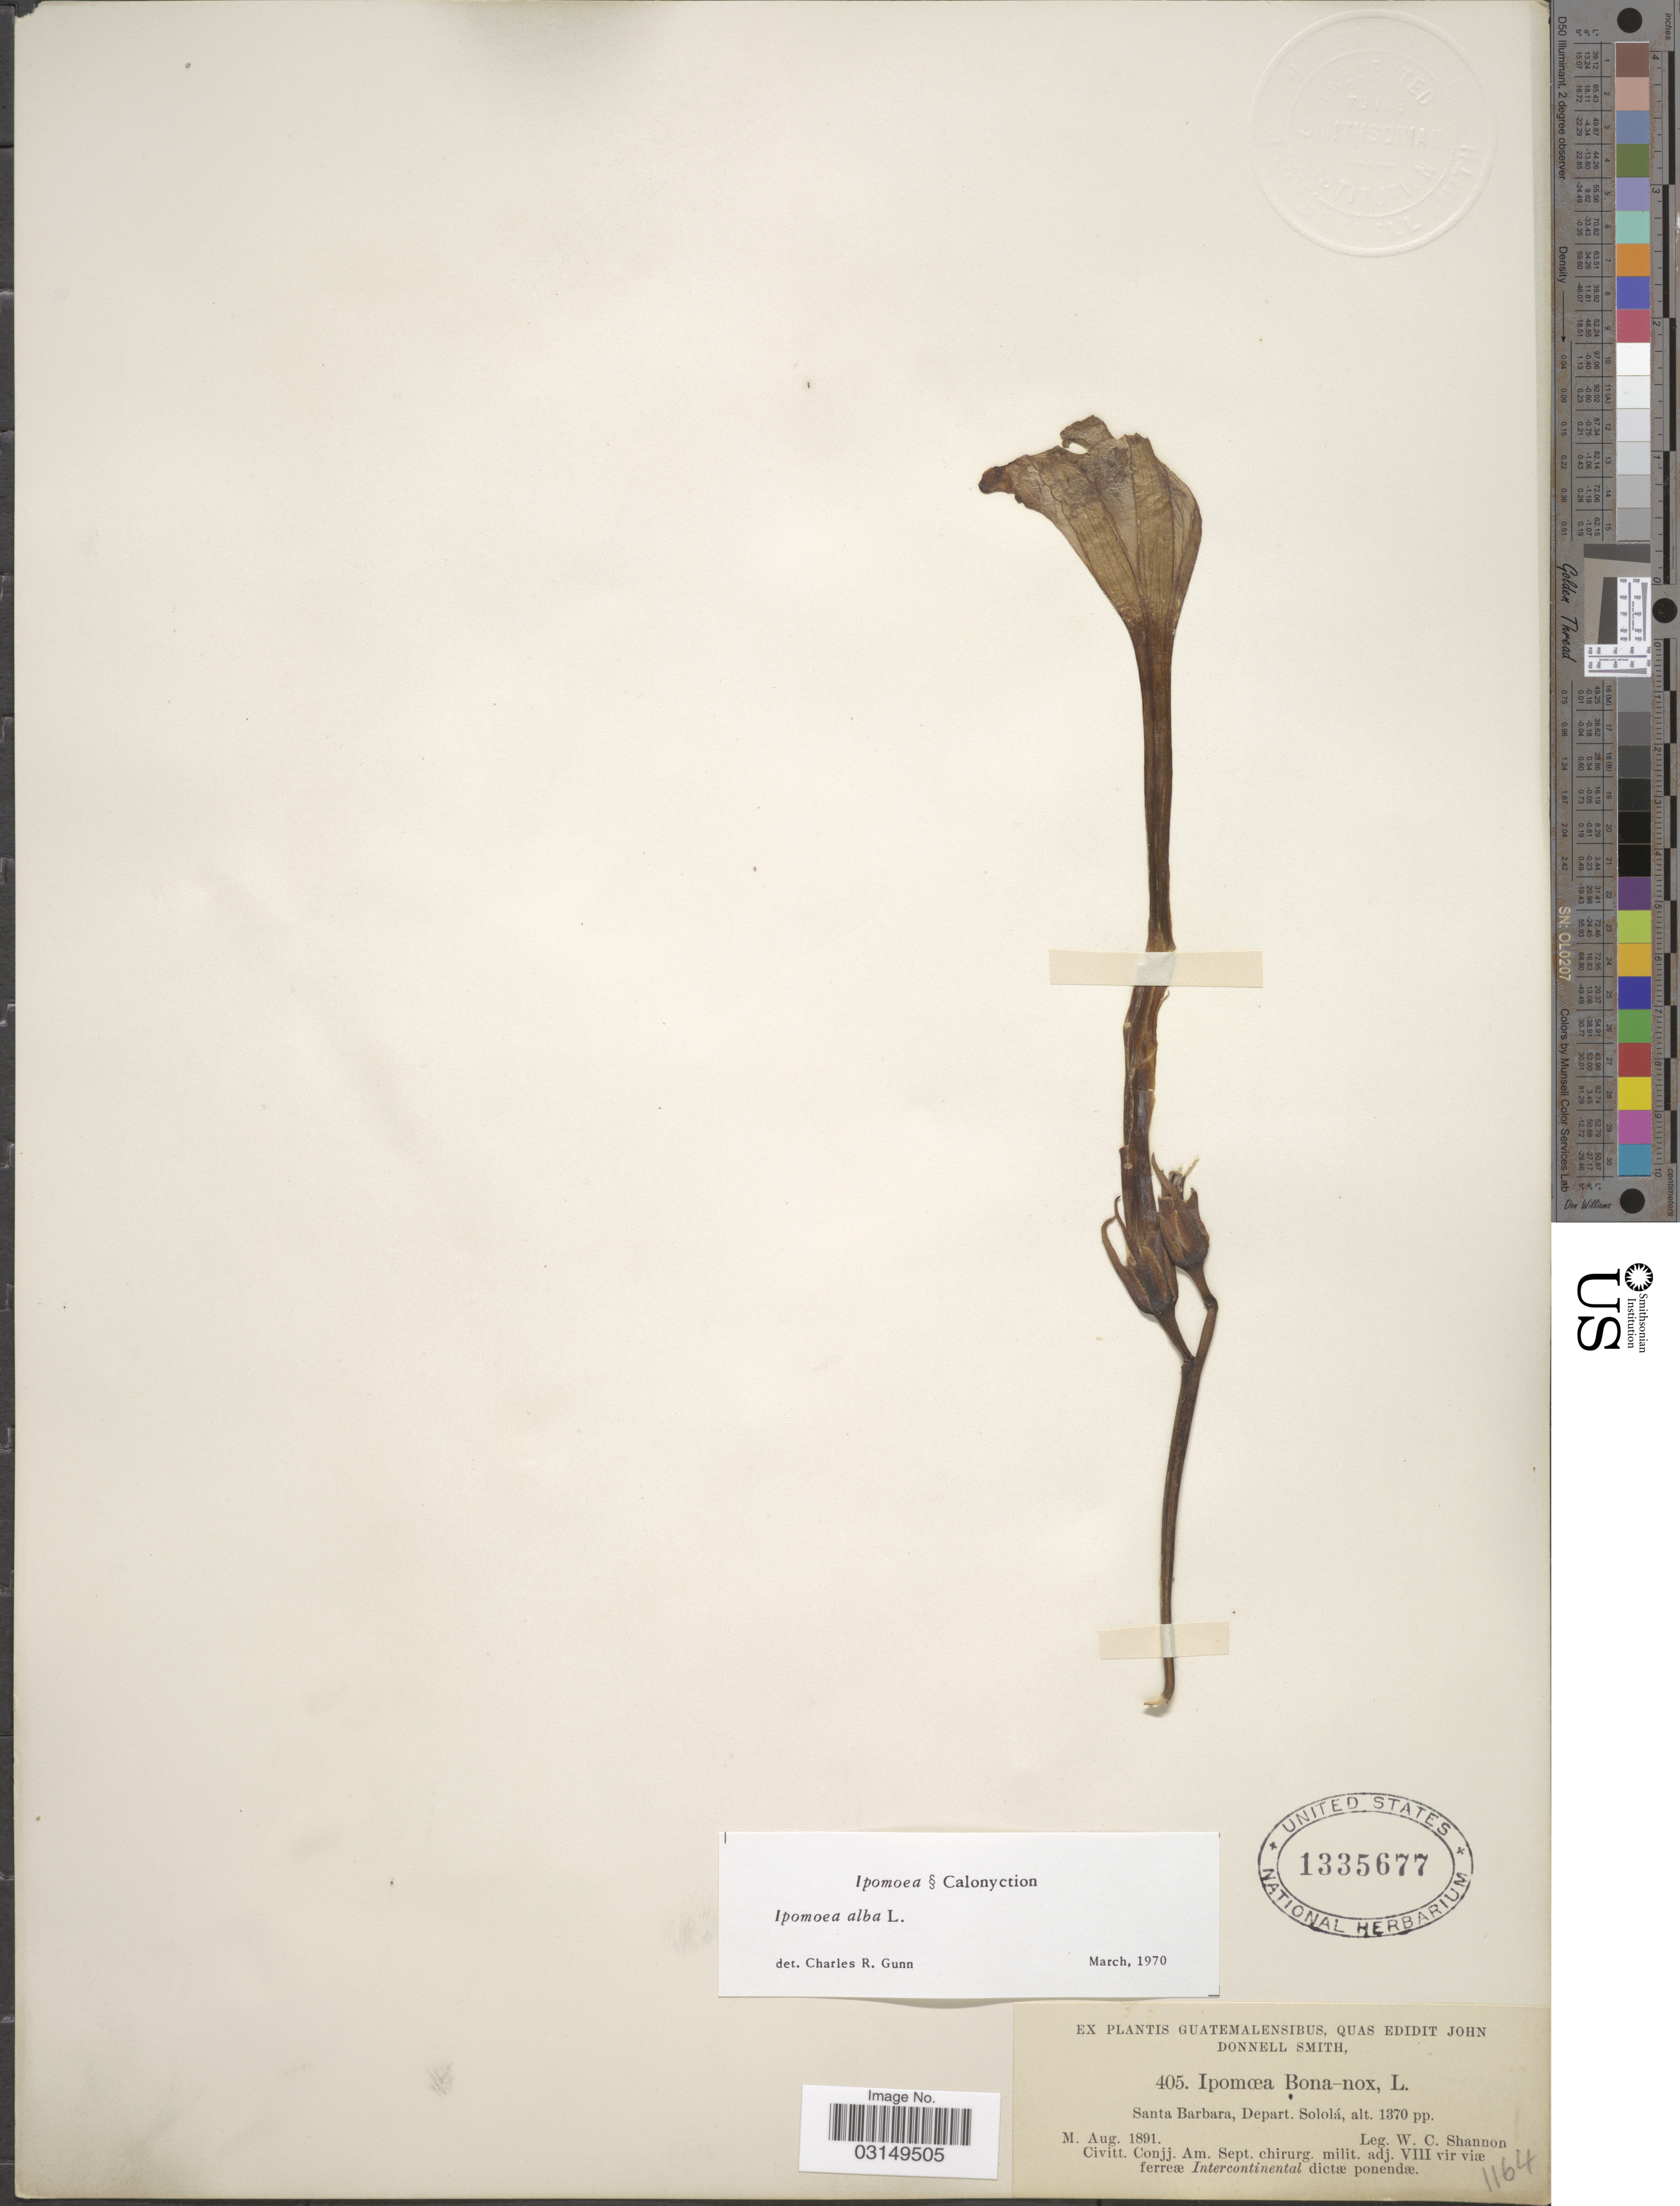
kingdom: Plantae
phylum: Tracheophyta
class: Magnoliopsida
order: Solanales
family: Convolvulaceae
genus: Ipomoea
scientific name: Ipomoea alba L.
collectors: W. C. Shannon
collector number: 405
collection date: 1891-08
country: Guatemala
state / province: Sololá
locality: Santa Barbara, Depart. Sololá.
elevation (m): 418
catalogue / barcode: US 1335677